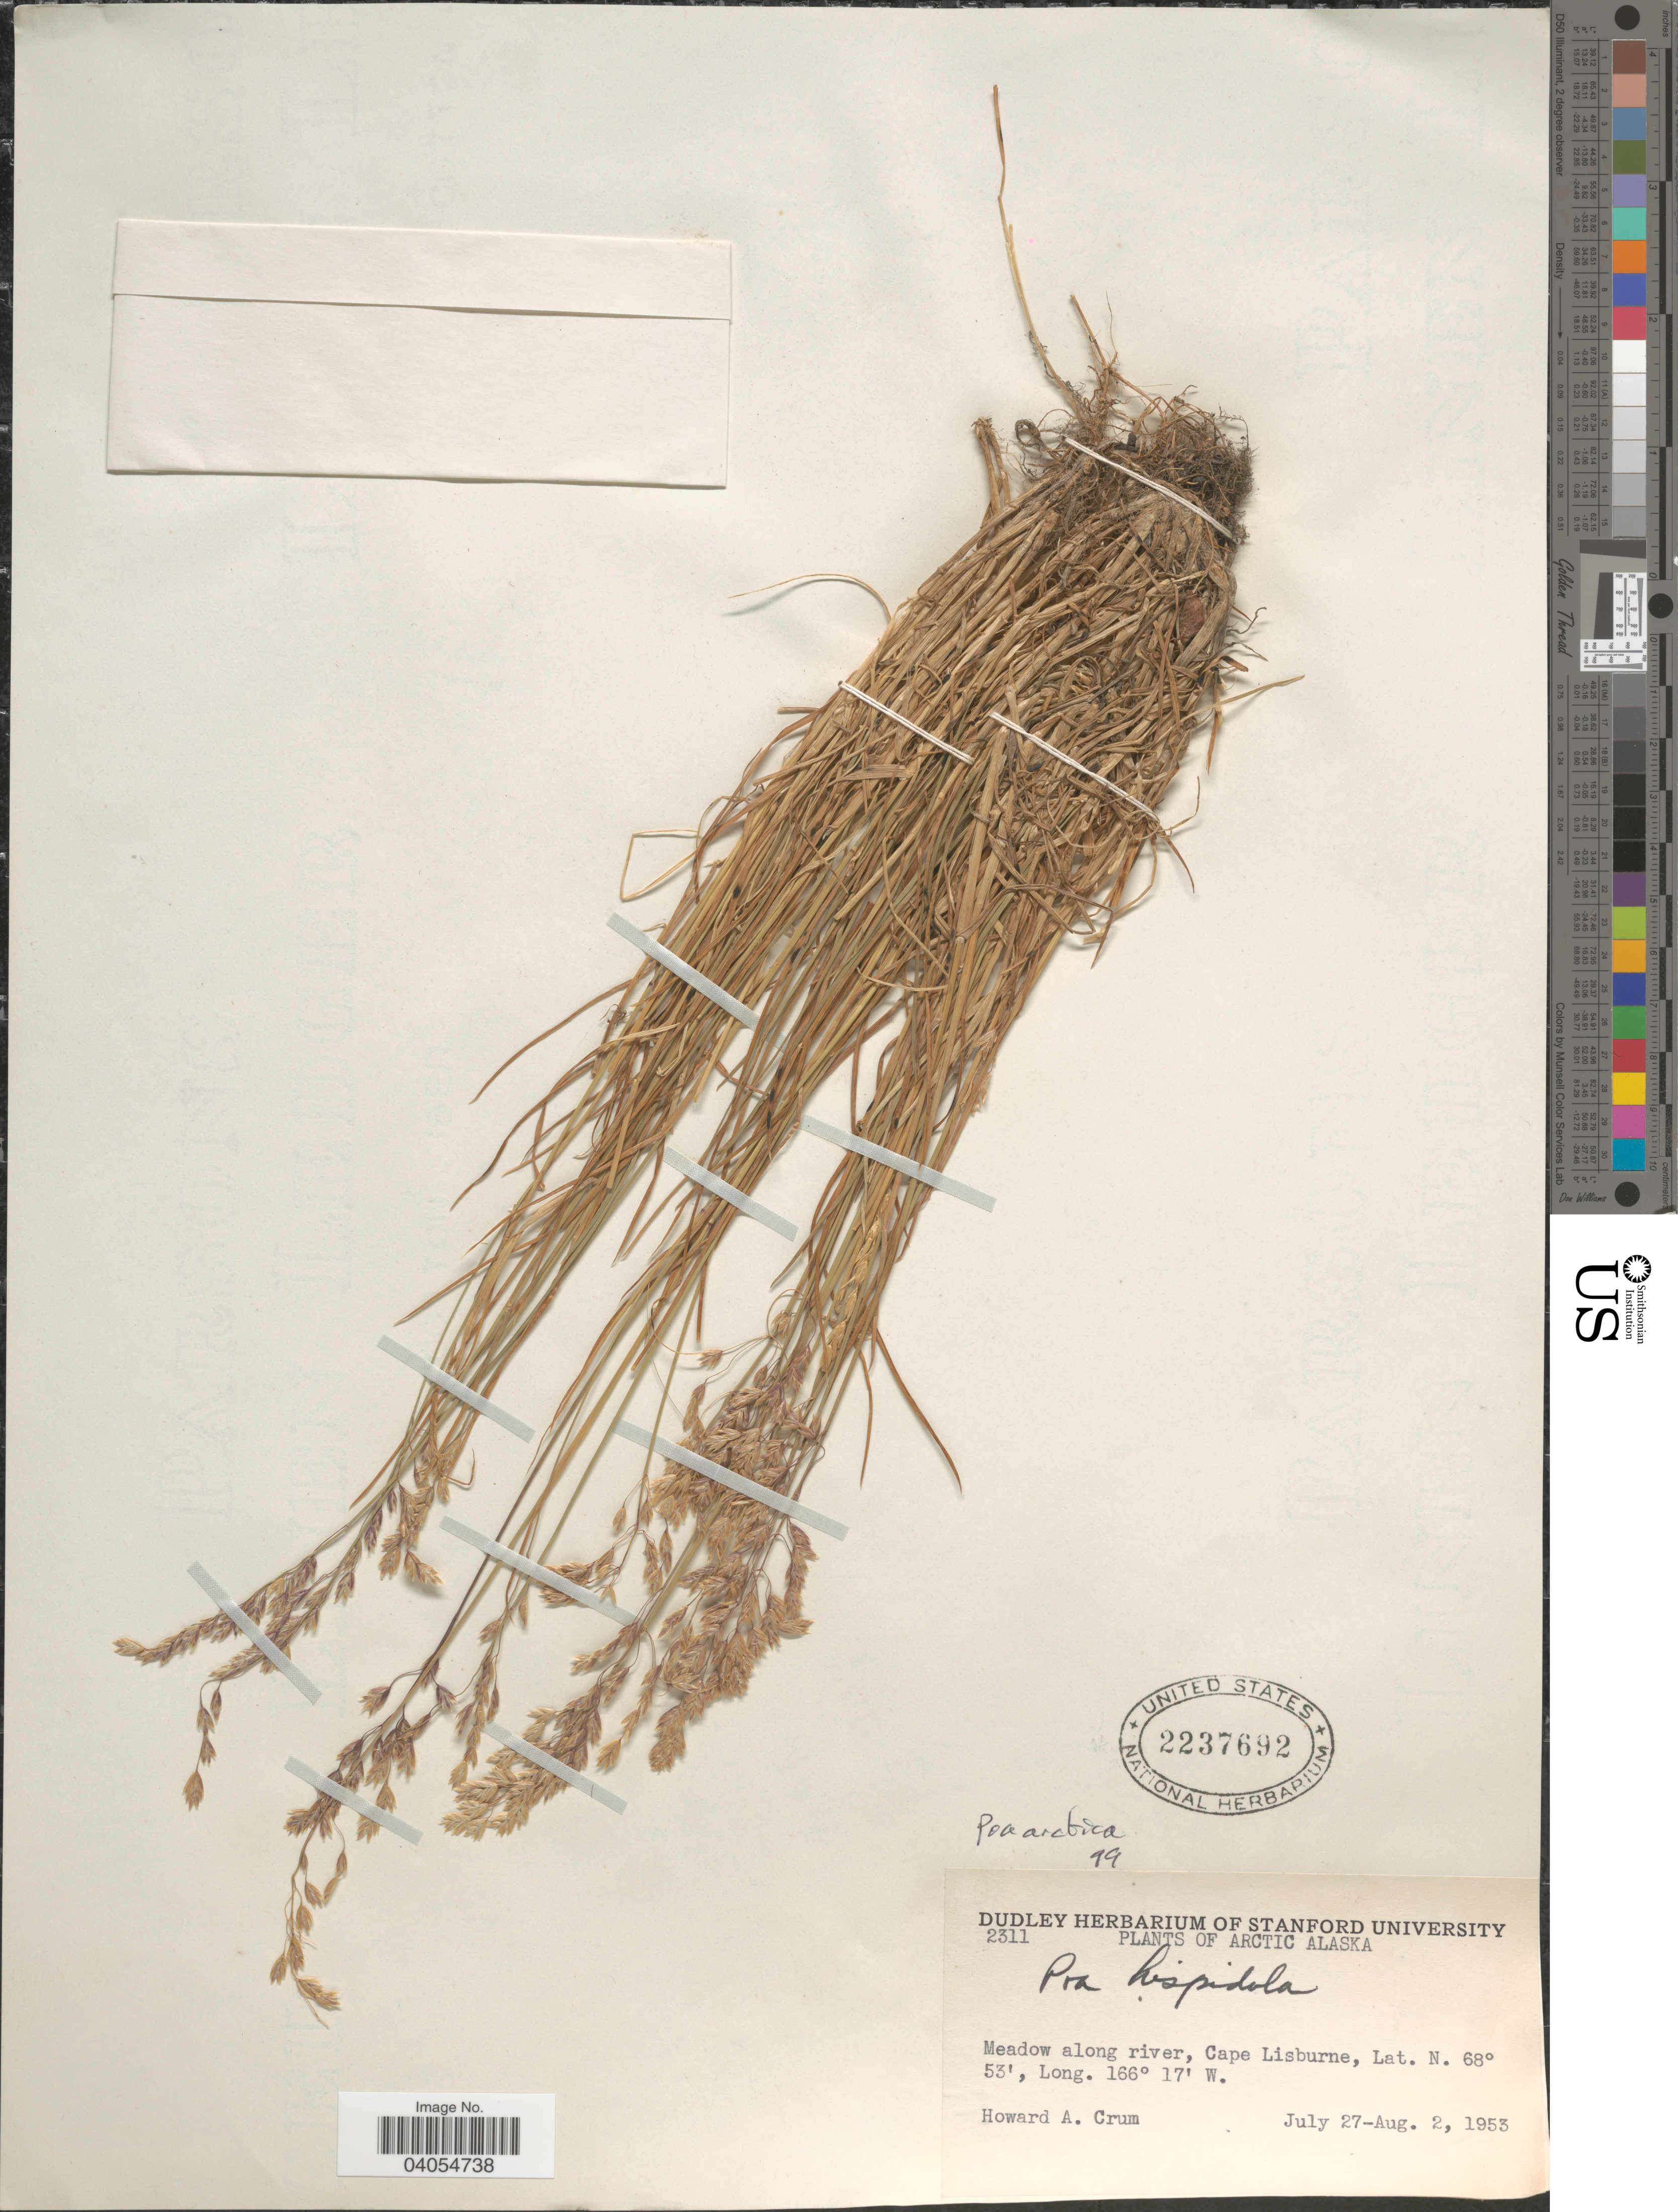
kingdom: Plantae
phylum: Tracheophyta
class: Liliopsida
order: Poales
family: Poaceae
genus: Poa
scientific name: Poa arctica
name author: R. Br.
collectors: H. A. Crum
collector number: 2311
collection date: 1953-07-27/1953-08-02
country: United States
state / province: Alaska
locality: Arctic Alaska. Meadow along river, Cape Lisburne.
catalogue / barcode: US 2237692